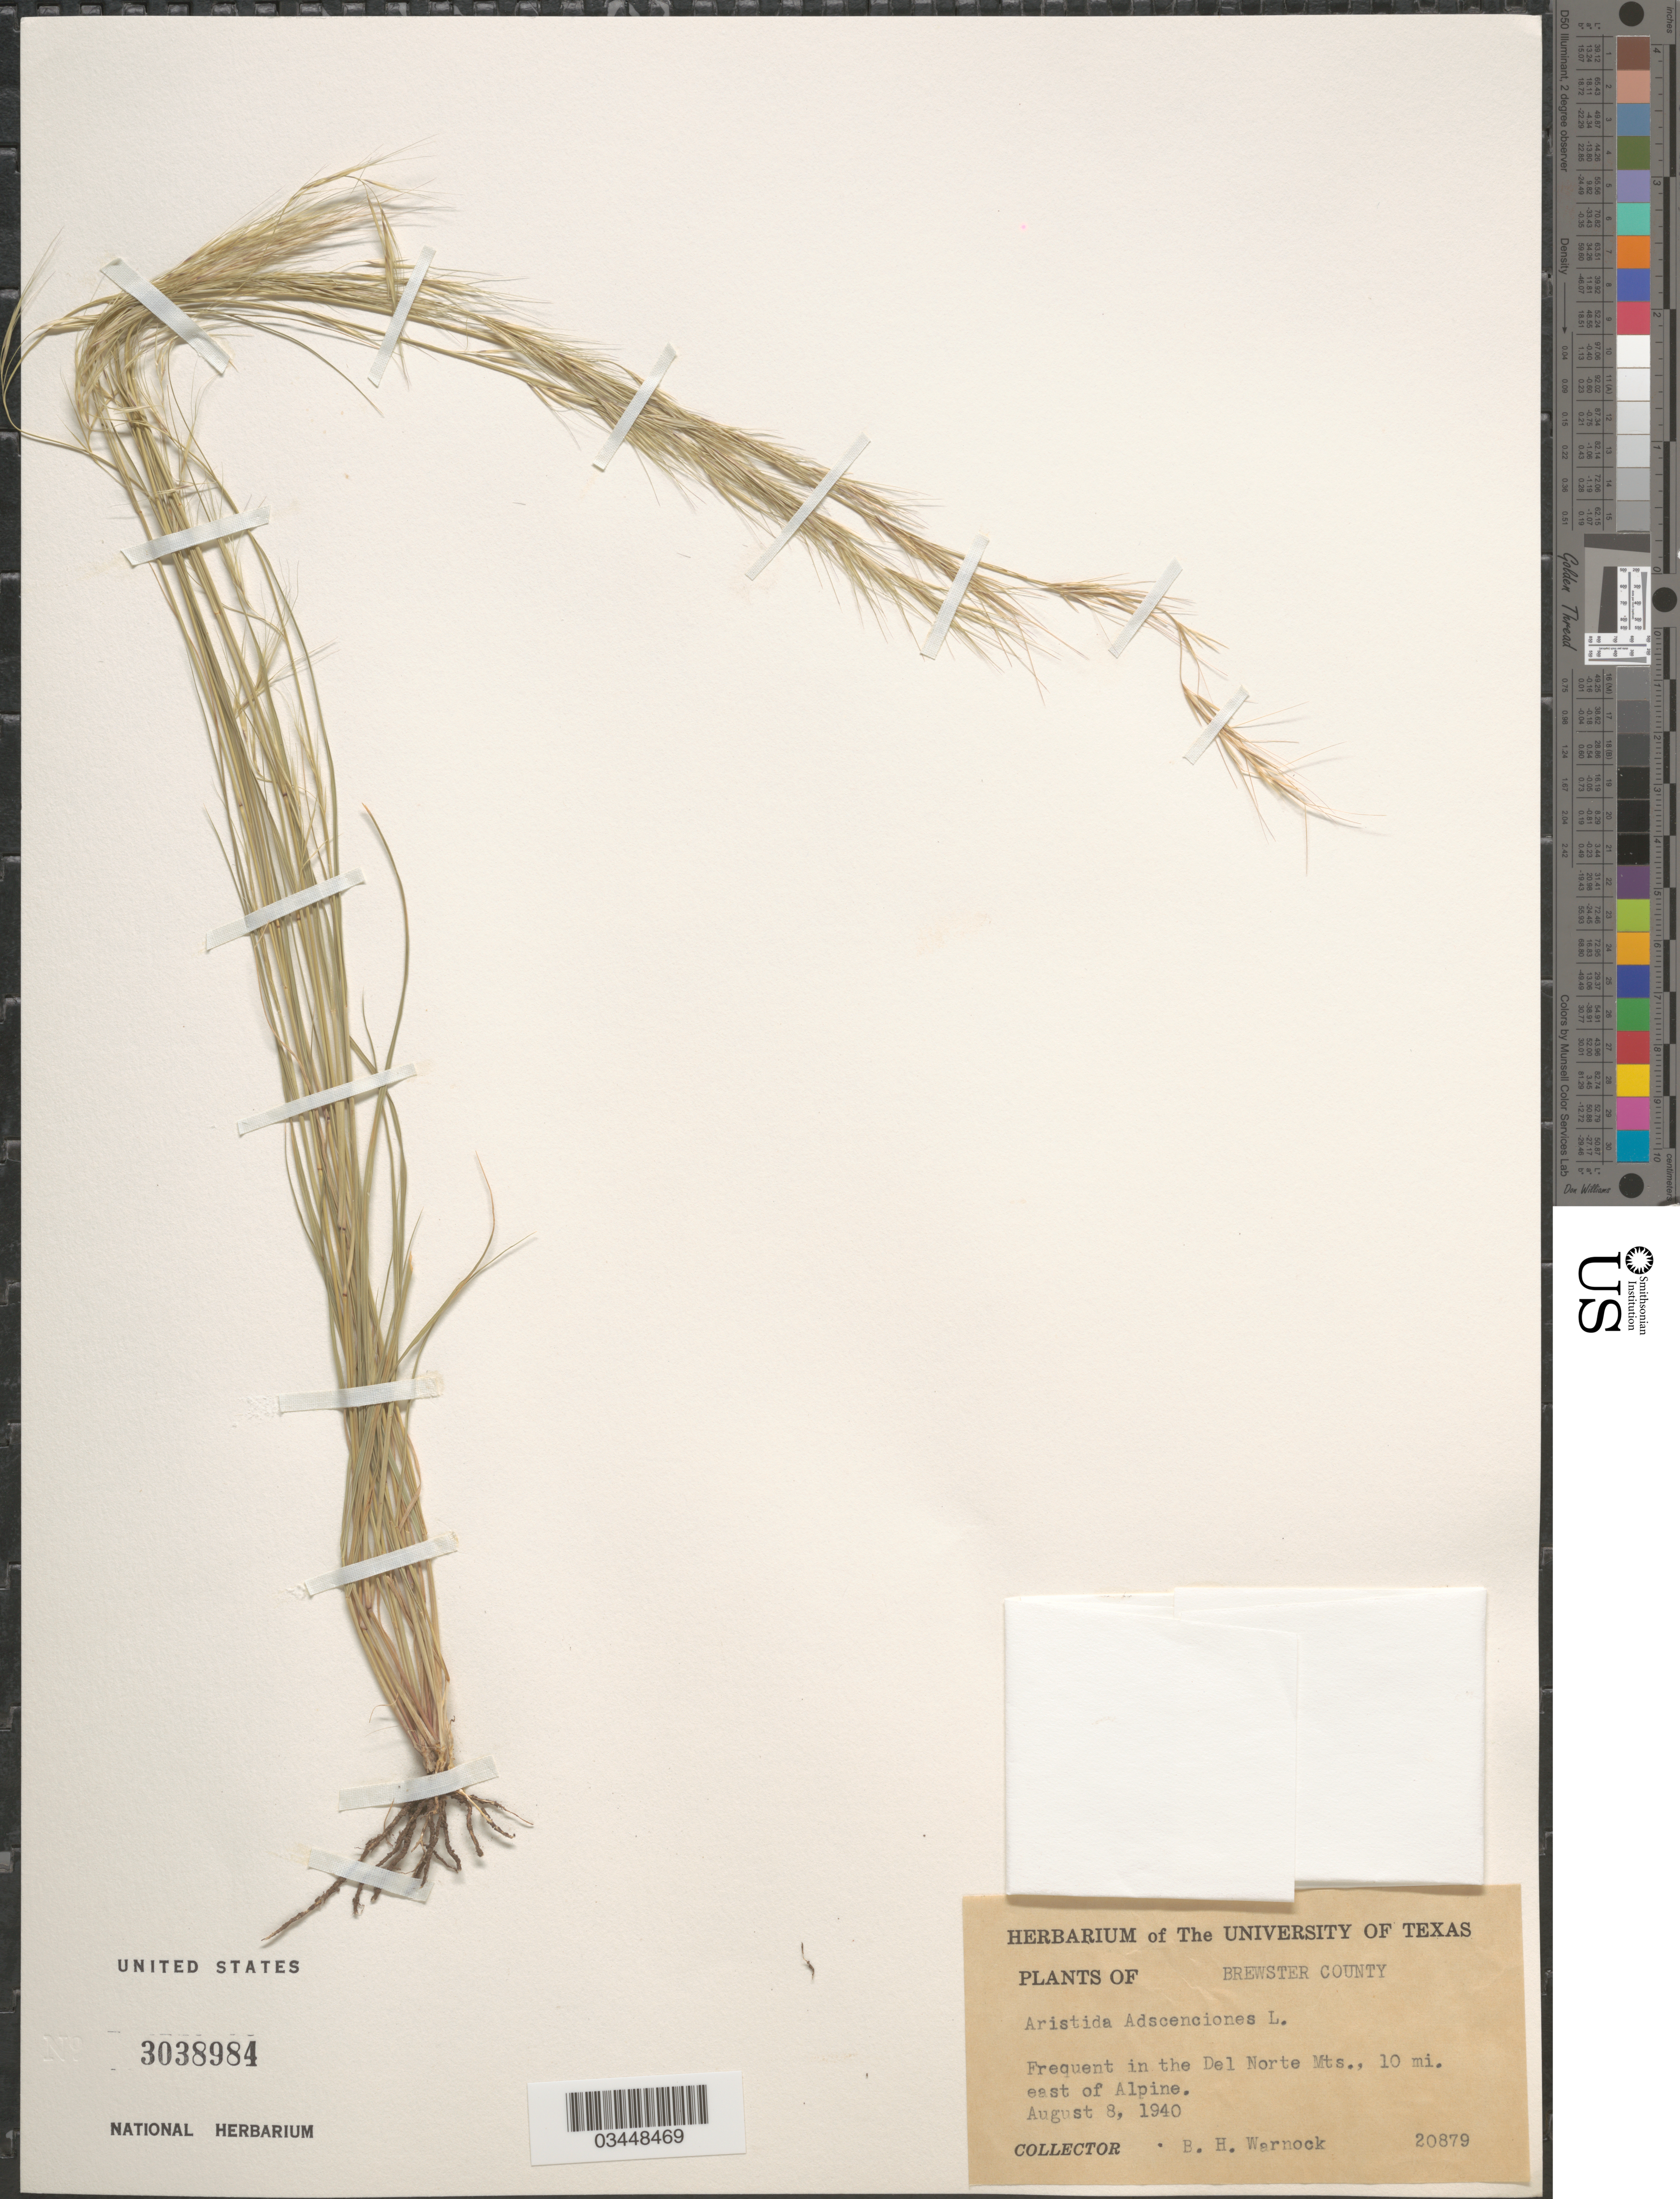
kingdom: Plantae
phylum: Tracheophyta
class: Liliopsida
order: Poales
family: Poaceae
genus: Aristida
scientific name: Aristida adscensionis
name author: L.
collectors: B. H. Warnock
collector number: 20879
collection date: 1940-08-08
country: United States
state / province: Texas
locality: Brewster County. Frequent in the Del Norte Mts., 10 mi. east of Alpine.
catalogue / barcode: US 3038984